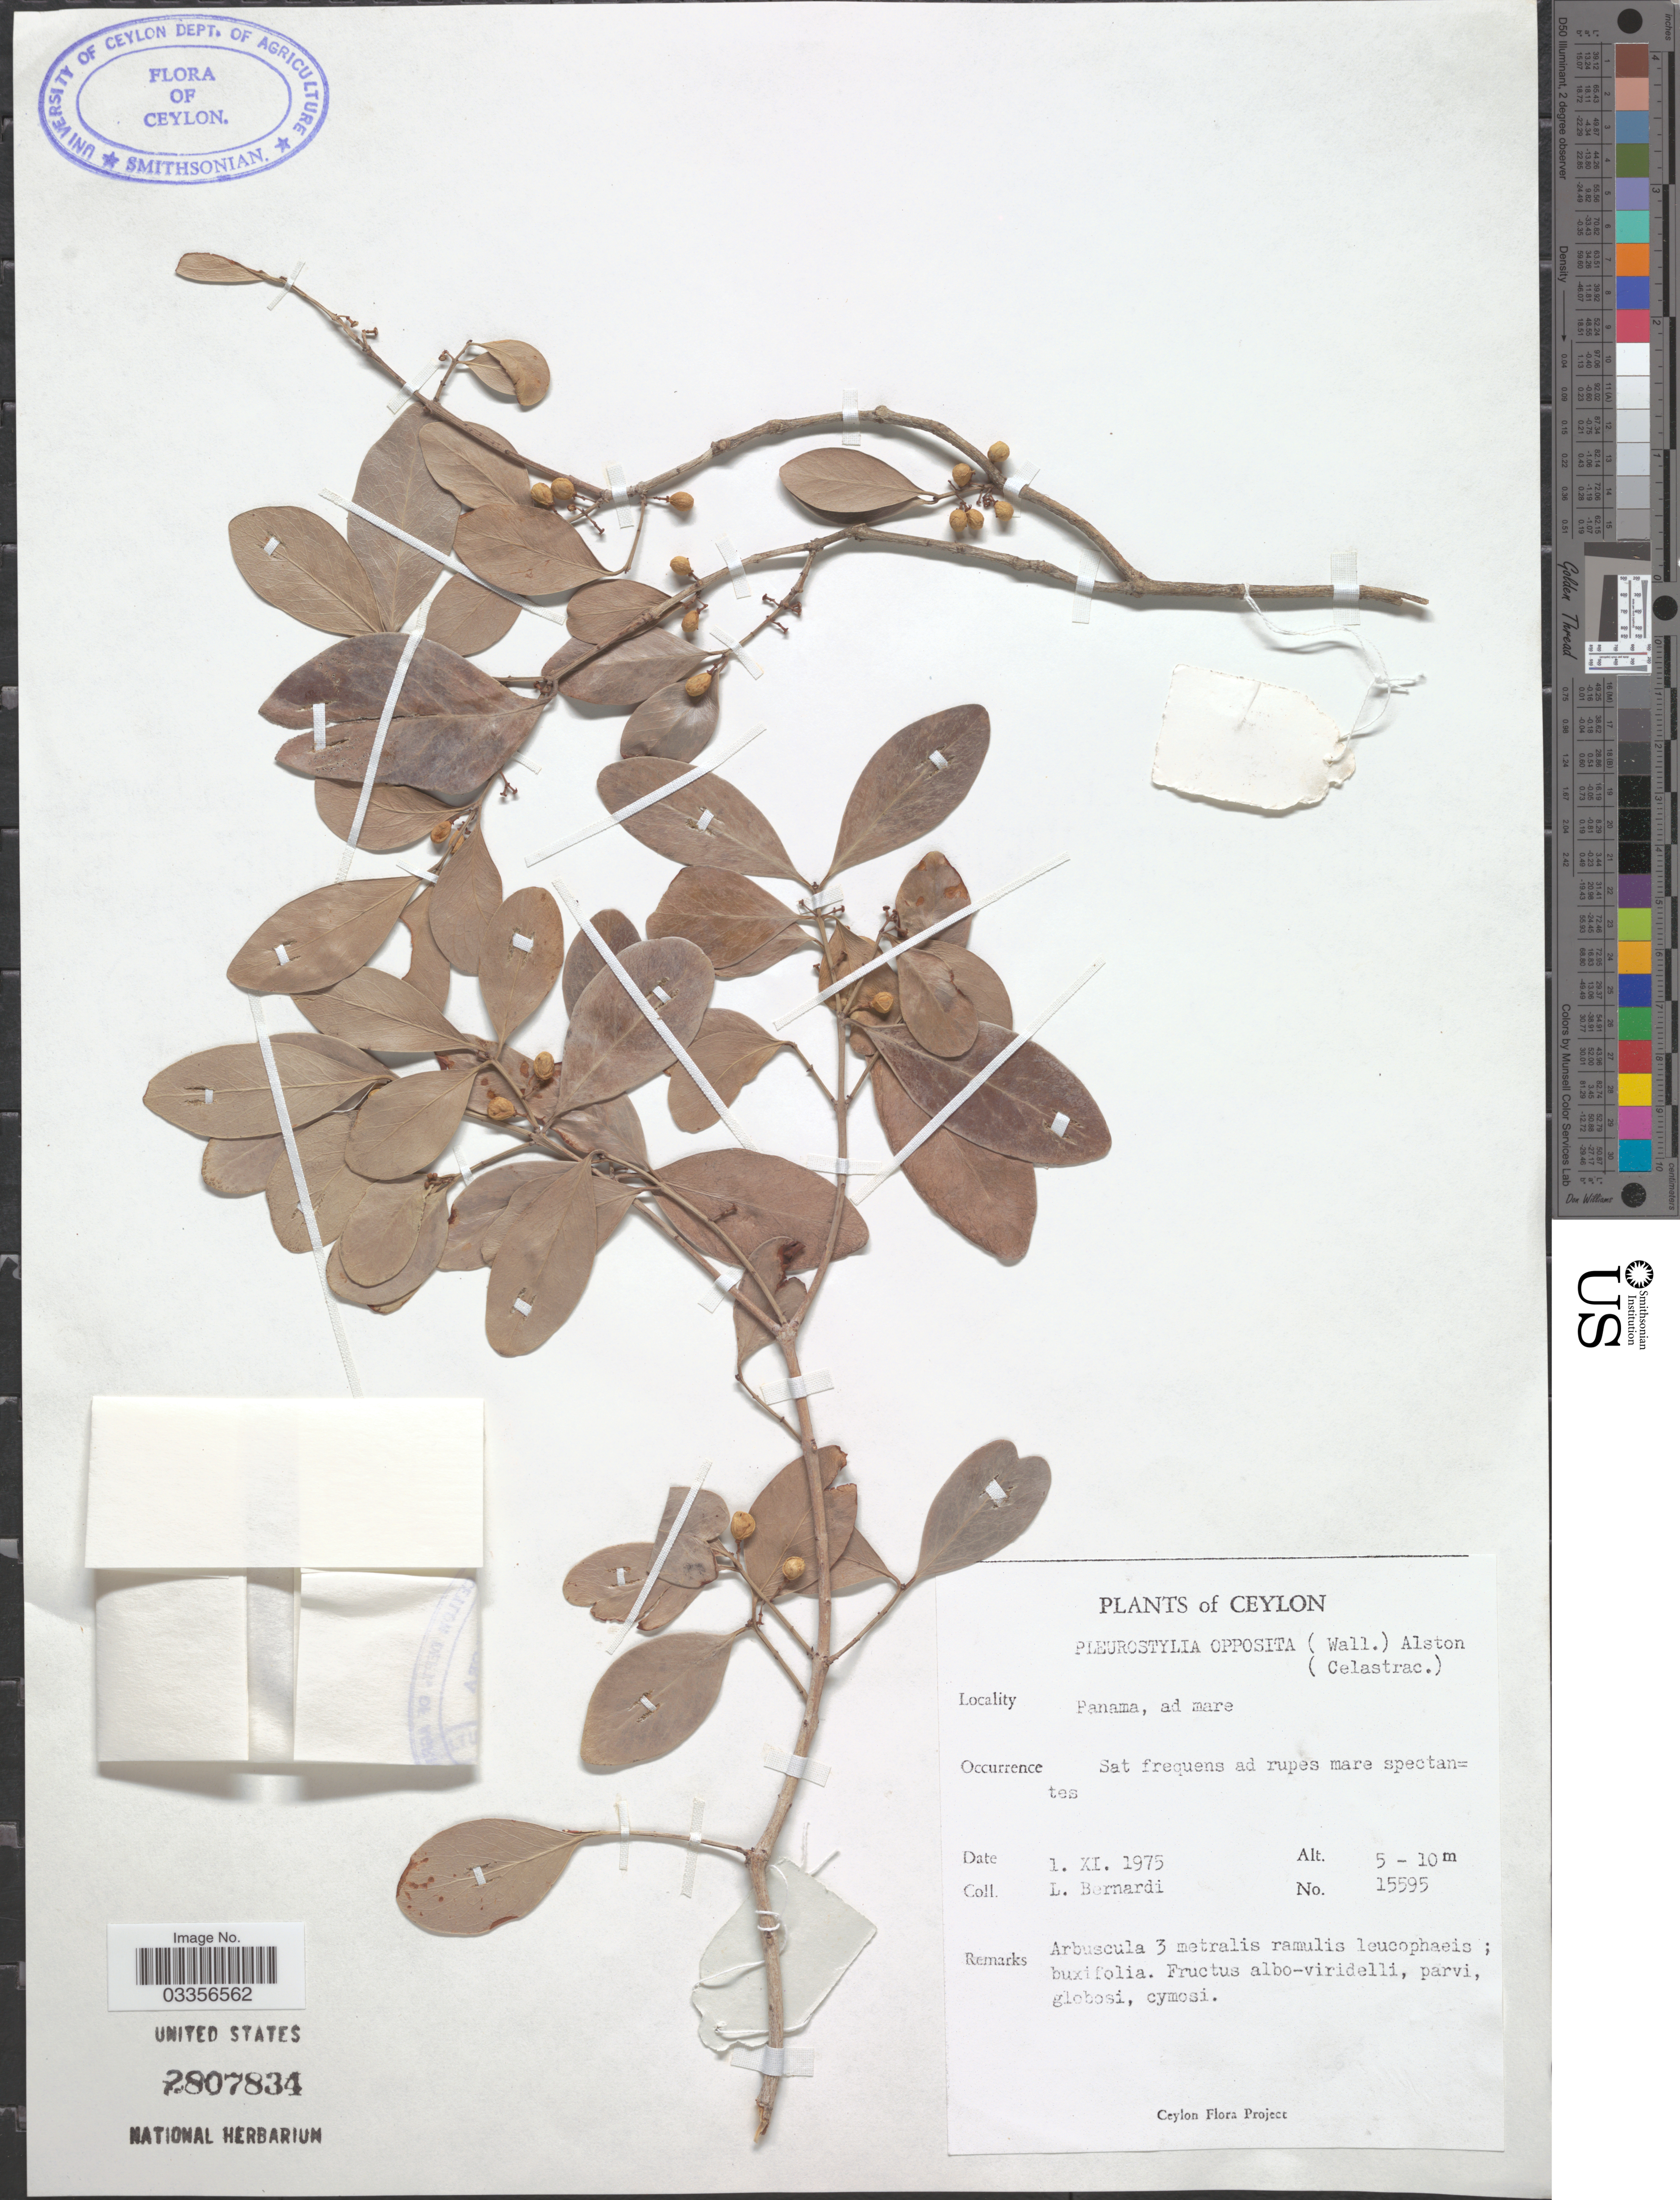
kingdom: Plantae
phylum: Tracheophyta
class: Magnoliopsida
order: Celastrales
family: Celastraceae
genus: Pleurostylia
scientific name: Pleurostylia opposita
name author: (Wall.) Alston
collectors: L. Bernardi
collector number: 15595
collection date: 1975-11-01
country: Sri Lanka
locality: Ceylon, Panama, ad mare.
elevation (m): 5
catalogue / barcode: US 2807834